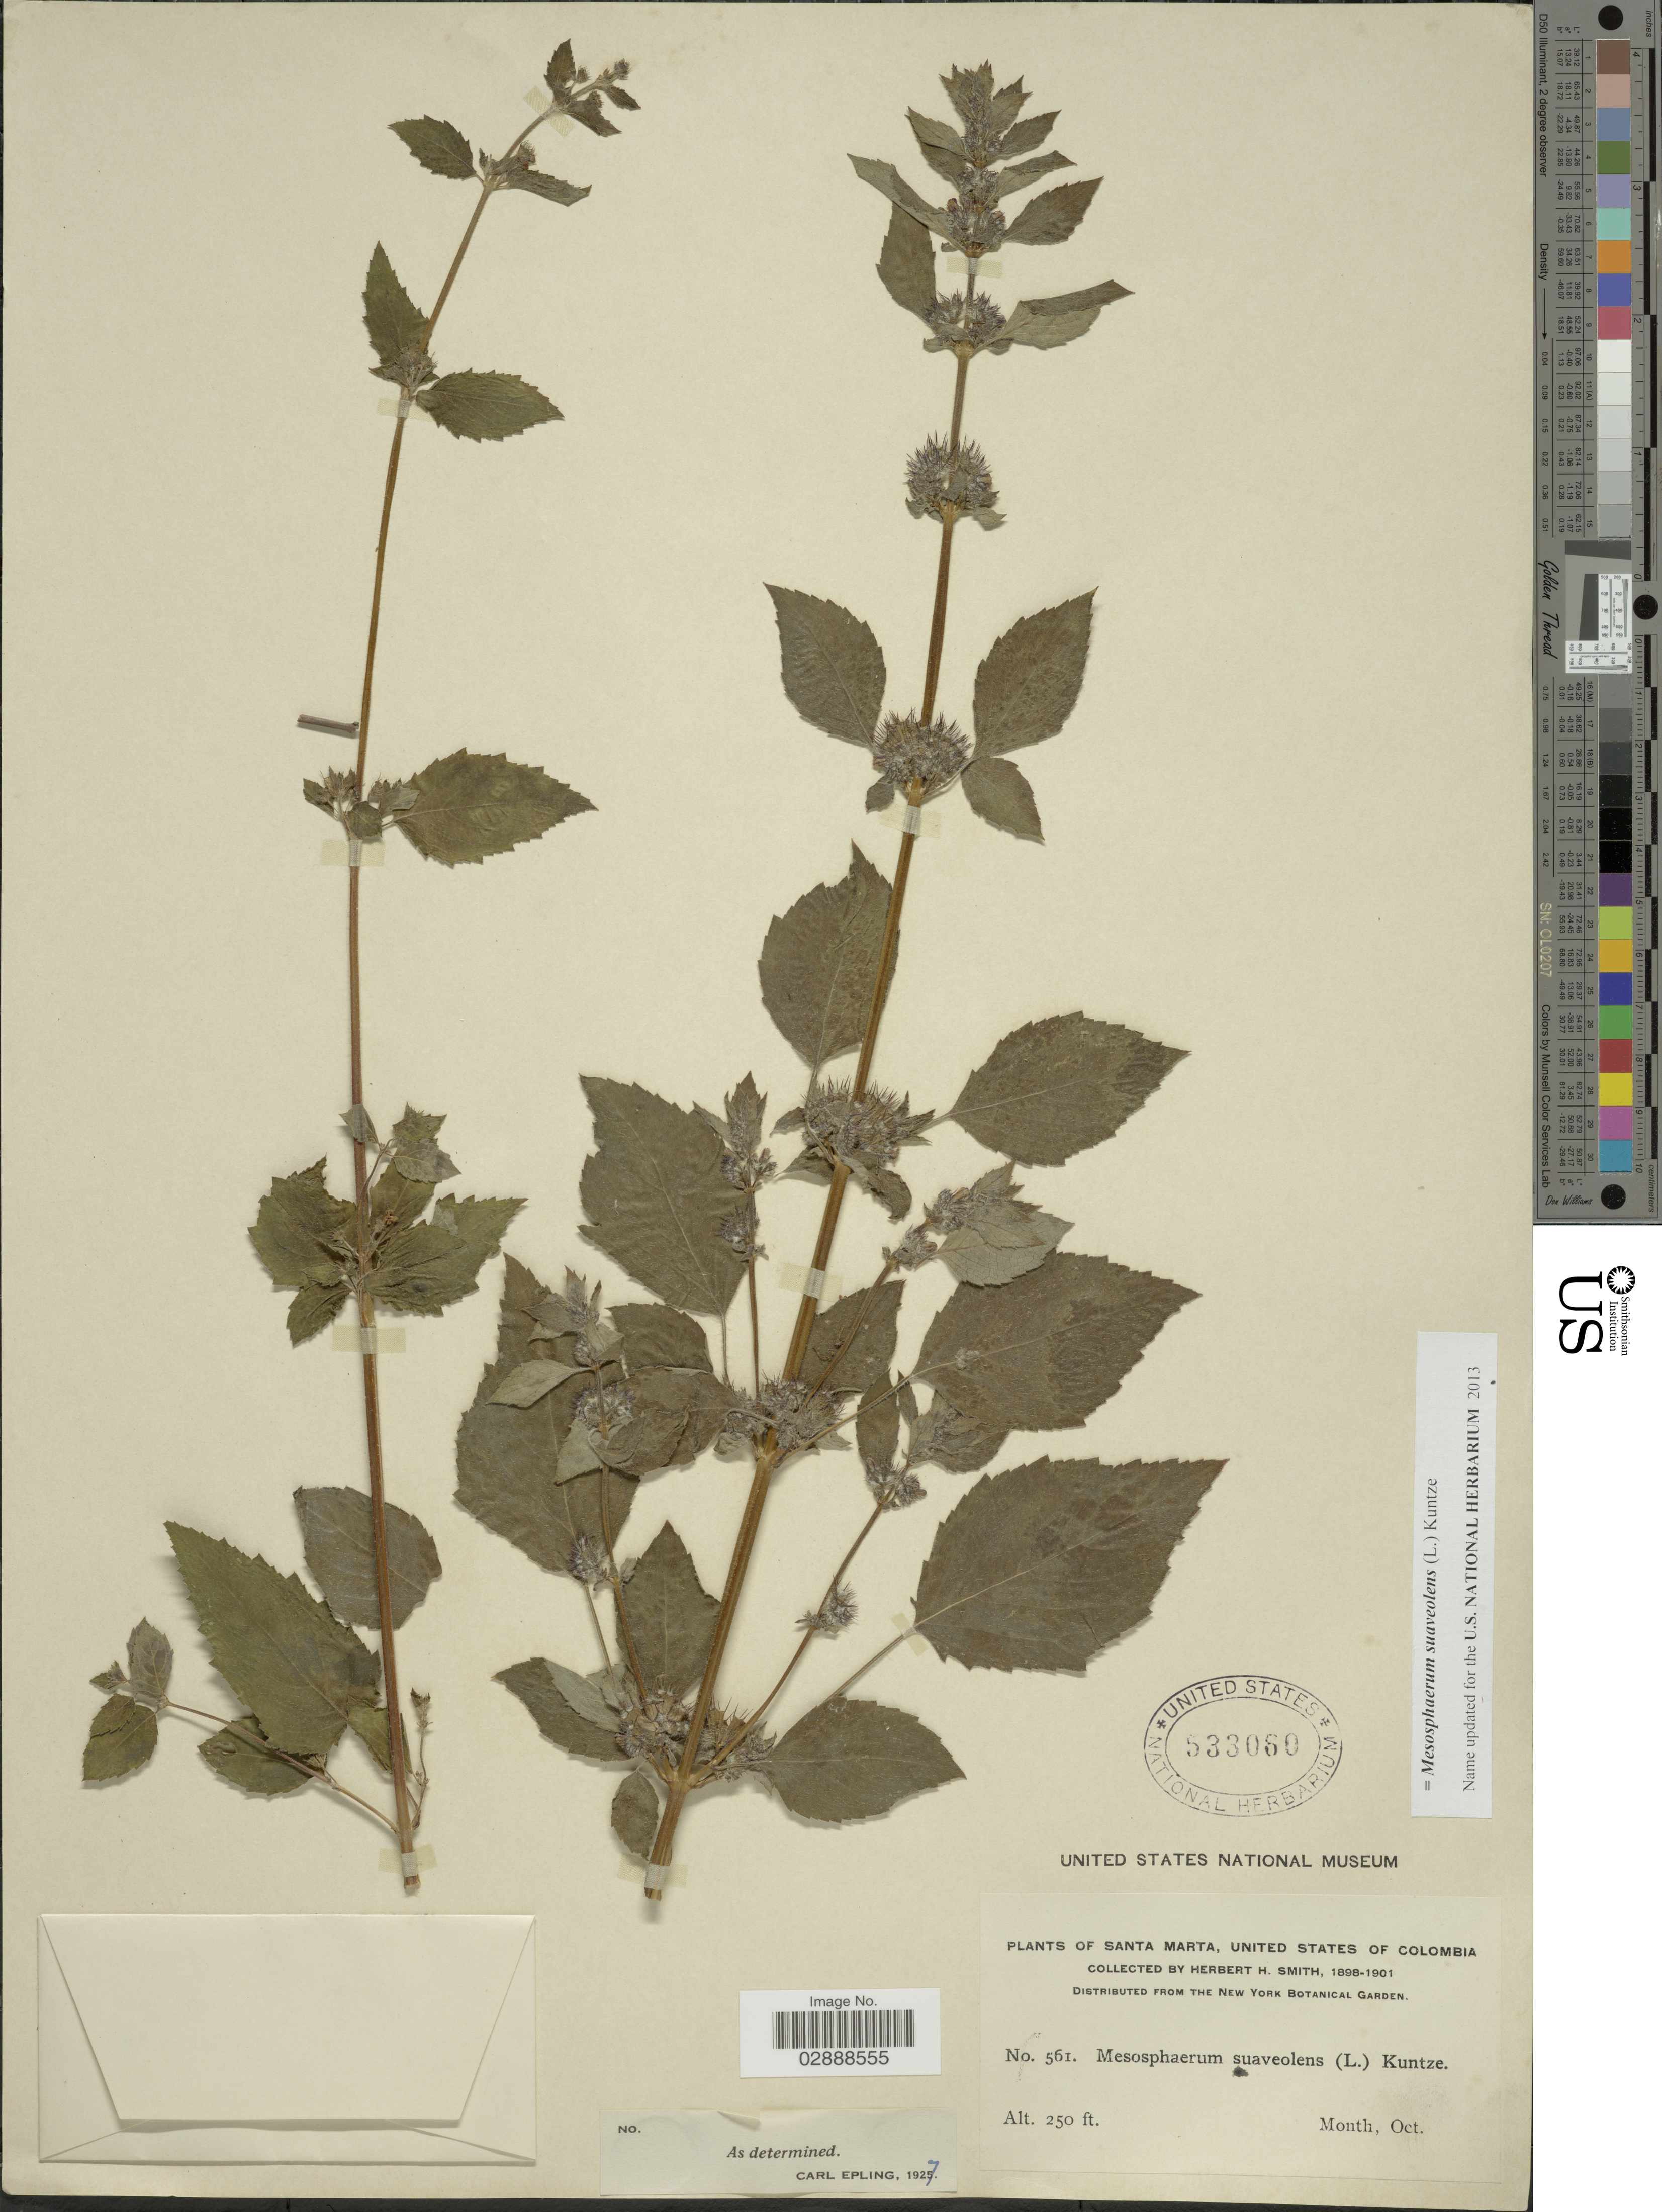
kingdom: Plantae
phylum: Tracheophyta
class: Magnoliopsida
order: Lamiales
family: Lamiaceae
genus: Mesosphaerum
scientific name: Mesosphaerum suaveolens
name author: (L.) Kuntze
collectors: Herbert H. Smith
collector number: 561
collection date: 1898-10/1901-10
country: Colombia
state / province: Magdalena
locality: Santa Marta, United States of Colombia.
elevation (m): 76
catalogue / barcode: US 533060